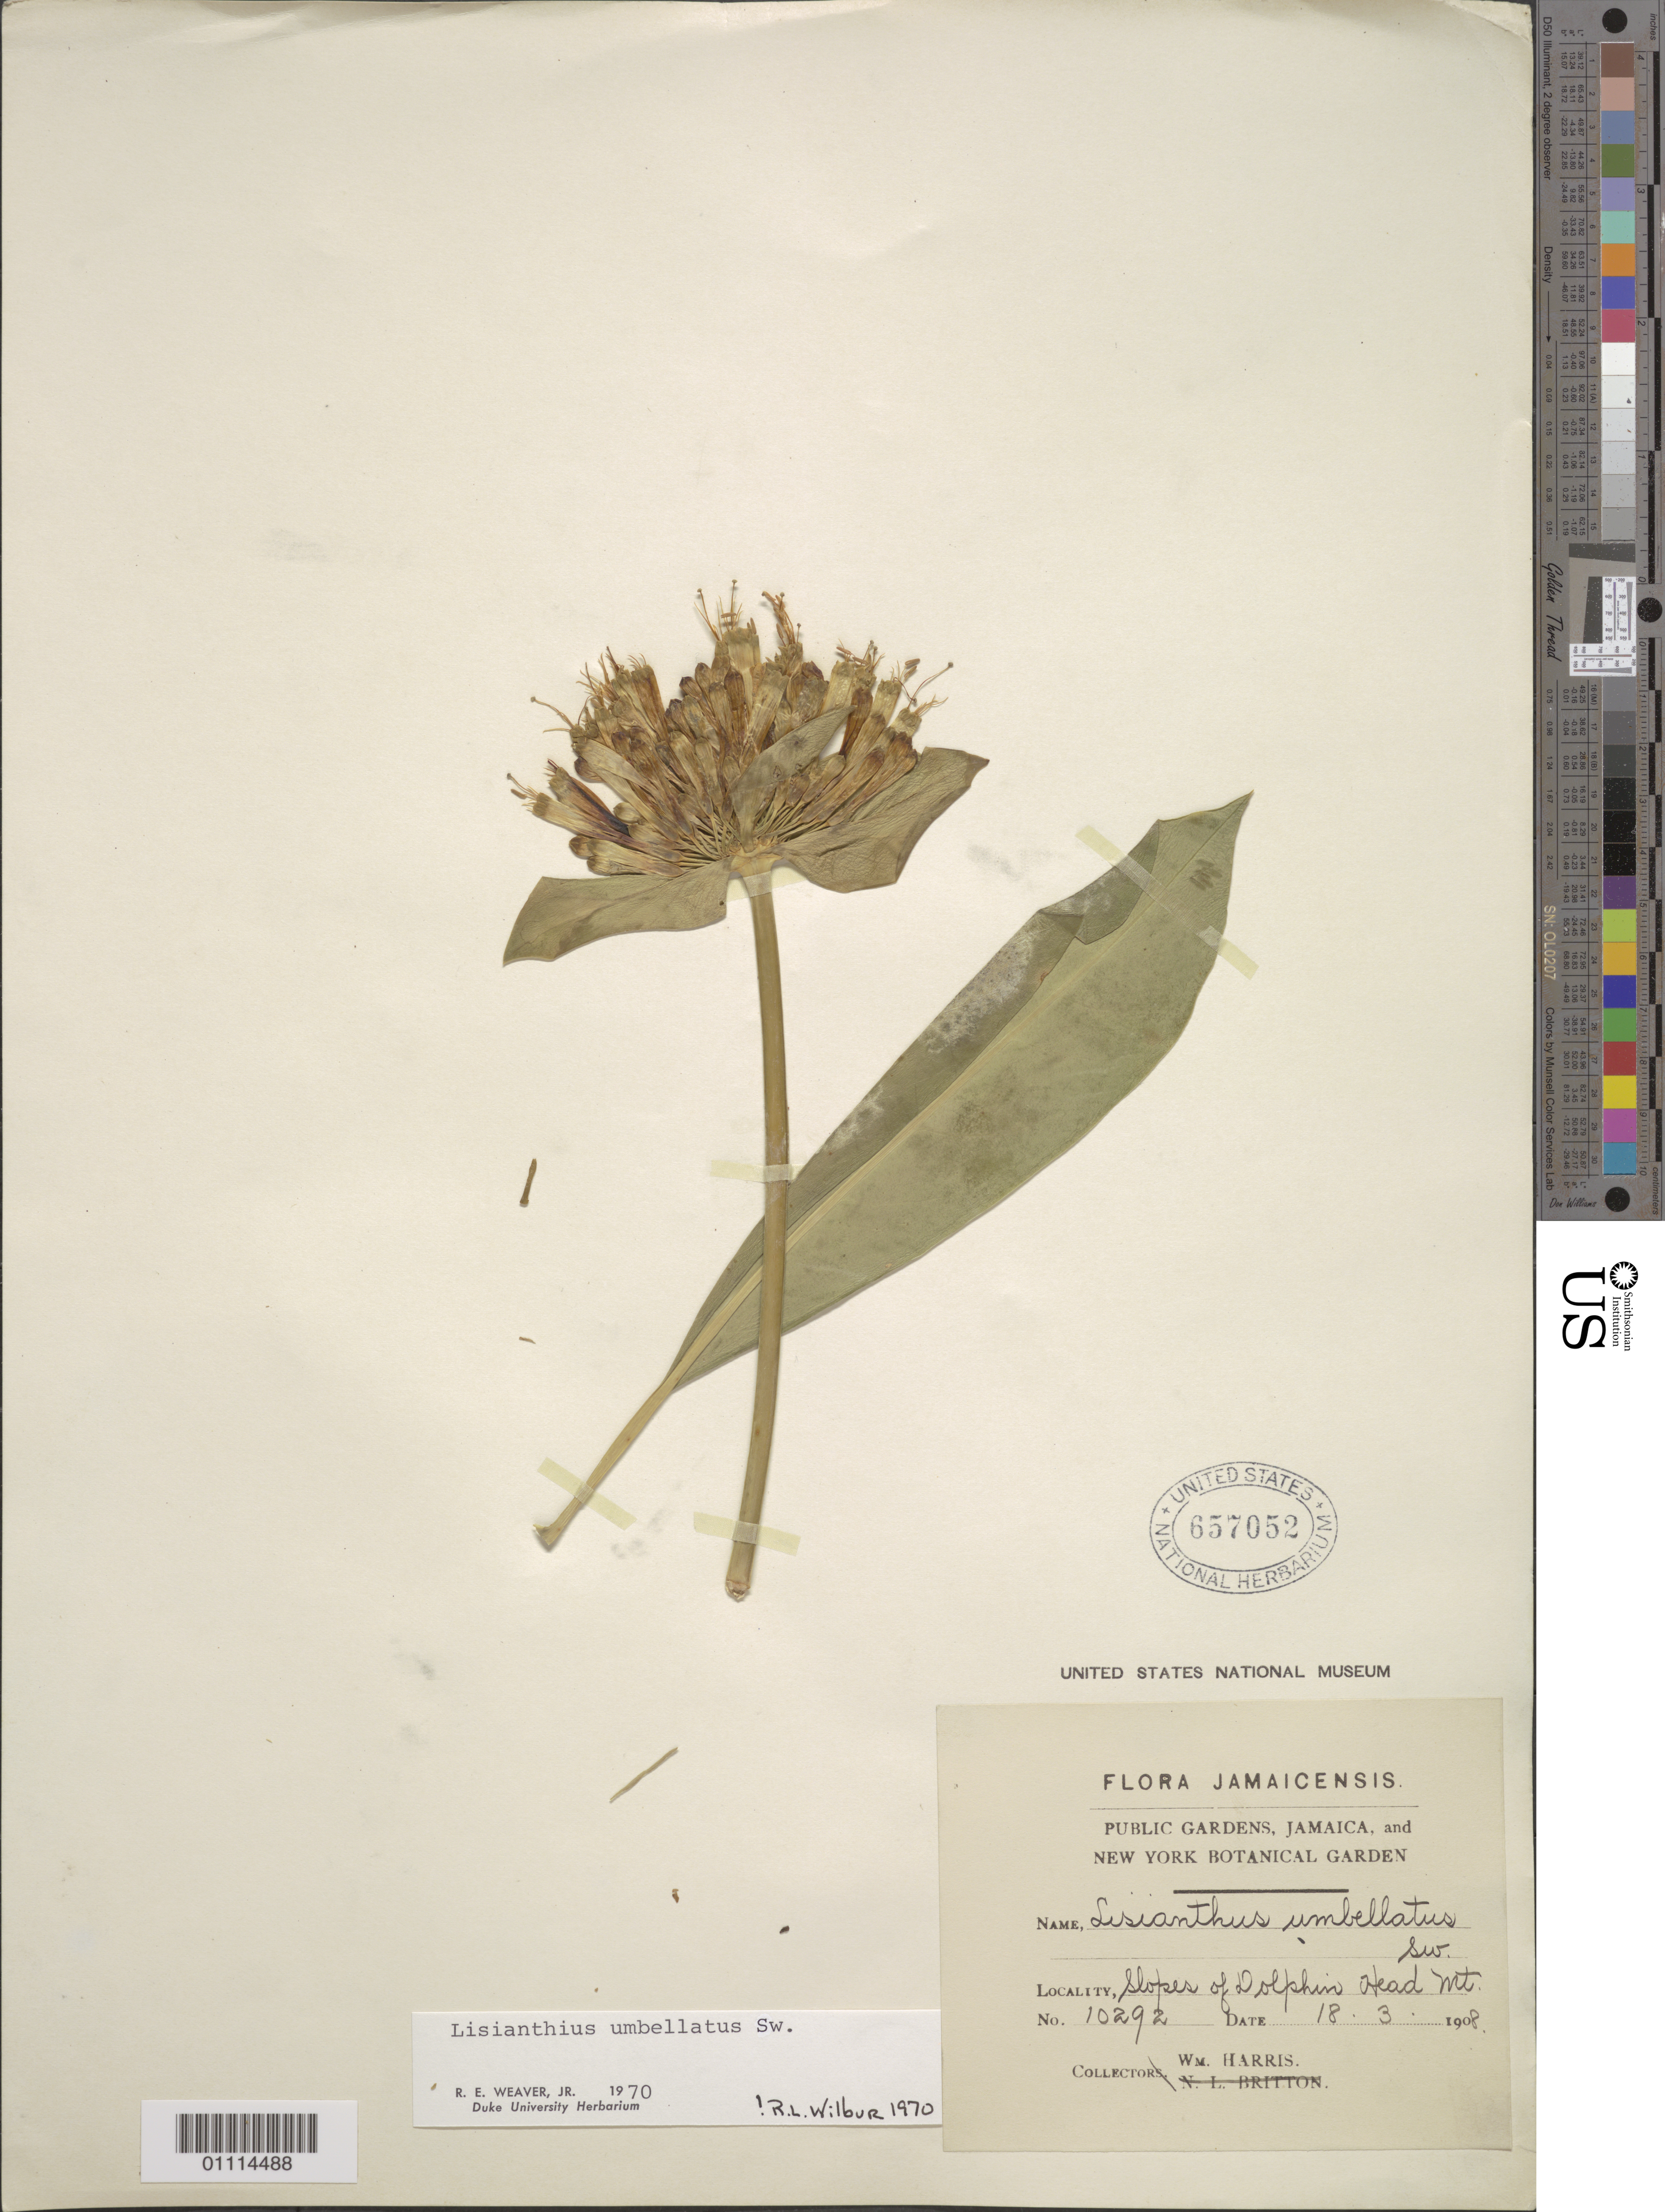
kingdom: Plantae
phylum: Tracheophyta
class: Magnoliopsida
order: Gentianales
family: Gentianaceae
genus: Lisianthius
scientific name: Lisianthius umbellatus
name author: Sw.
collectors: W. Harris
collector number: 10292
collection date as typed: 18 Mar 1908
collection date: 1908-03-18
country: Jamaica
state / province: Hanover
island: Jamaica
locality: Slopes of Dolphin Head Mt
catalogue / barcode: US 657052